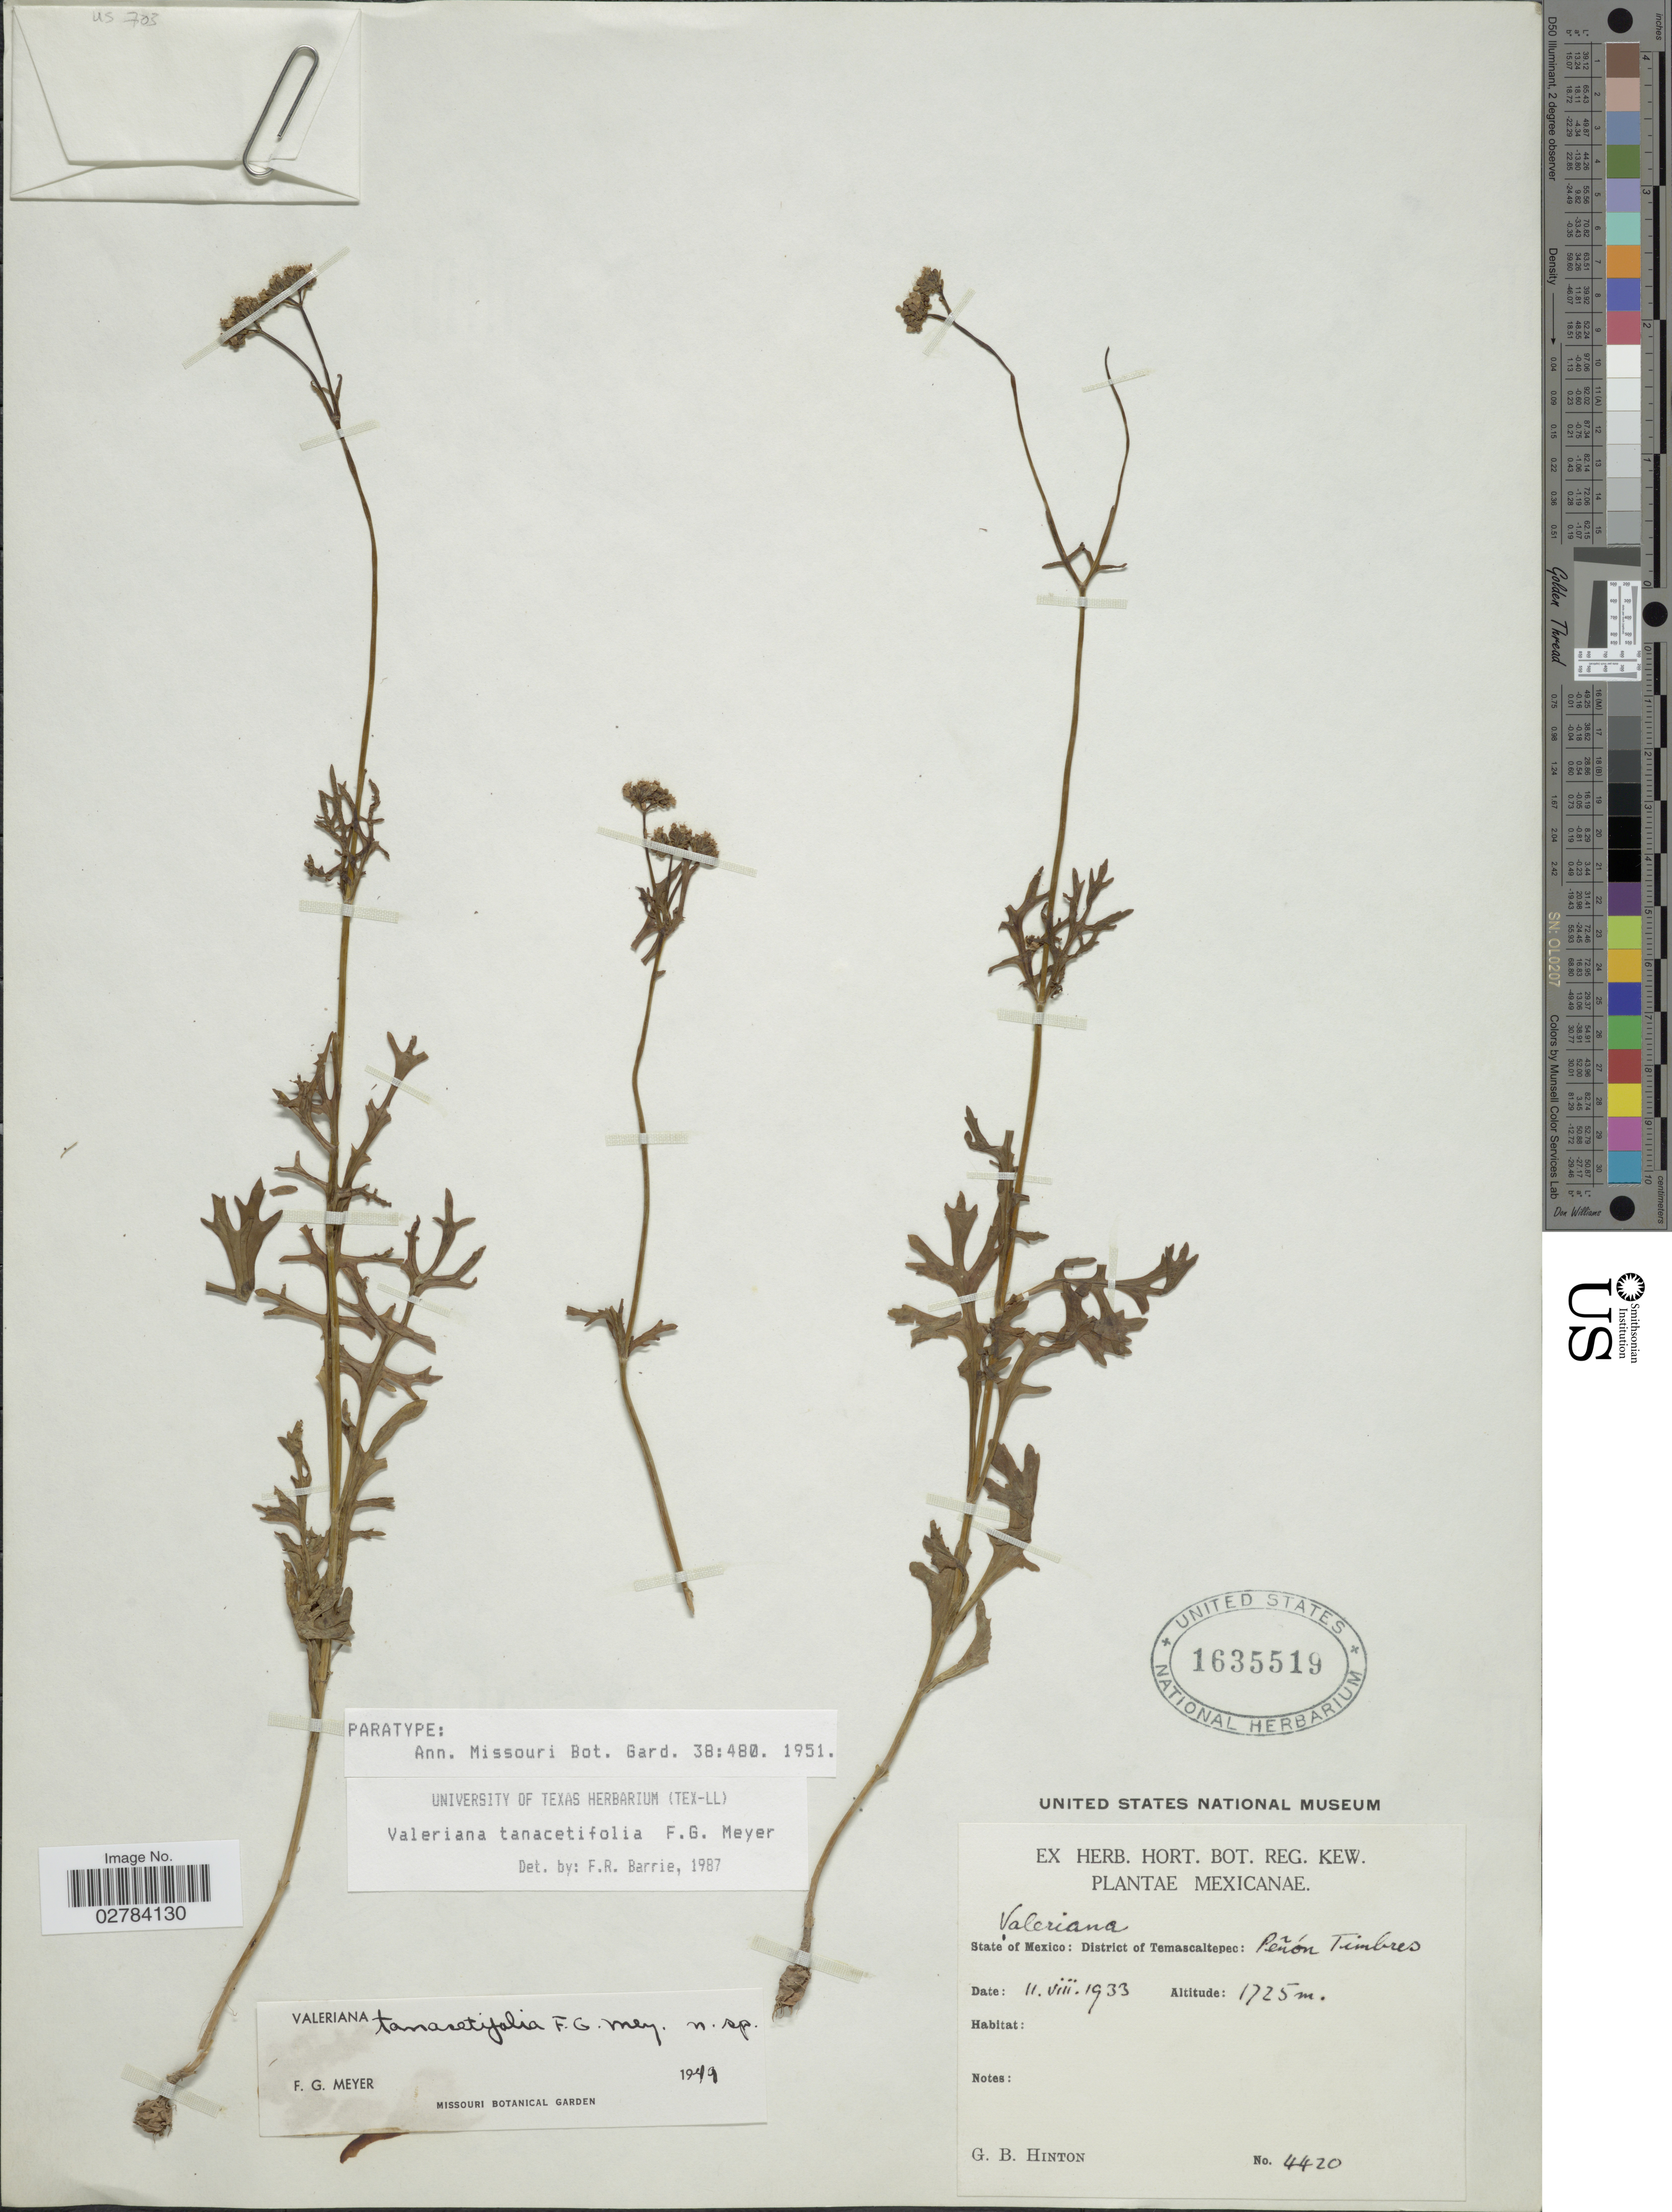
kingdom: Plantae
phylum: Tracheophyta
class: Magnoliopsida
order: Dipsacales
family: Caprifoliaceae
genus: Valeriana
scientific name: Valeriana tanacetifolia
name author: F.G. Mey.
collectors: G. B. Hinton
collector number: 4420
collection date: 1933-08-11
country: Mexico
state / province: México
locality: District of Temascaltepec, Peñón Timbres.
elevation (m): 1725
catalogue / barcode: US 1635519